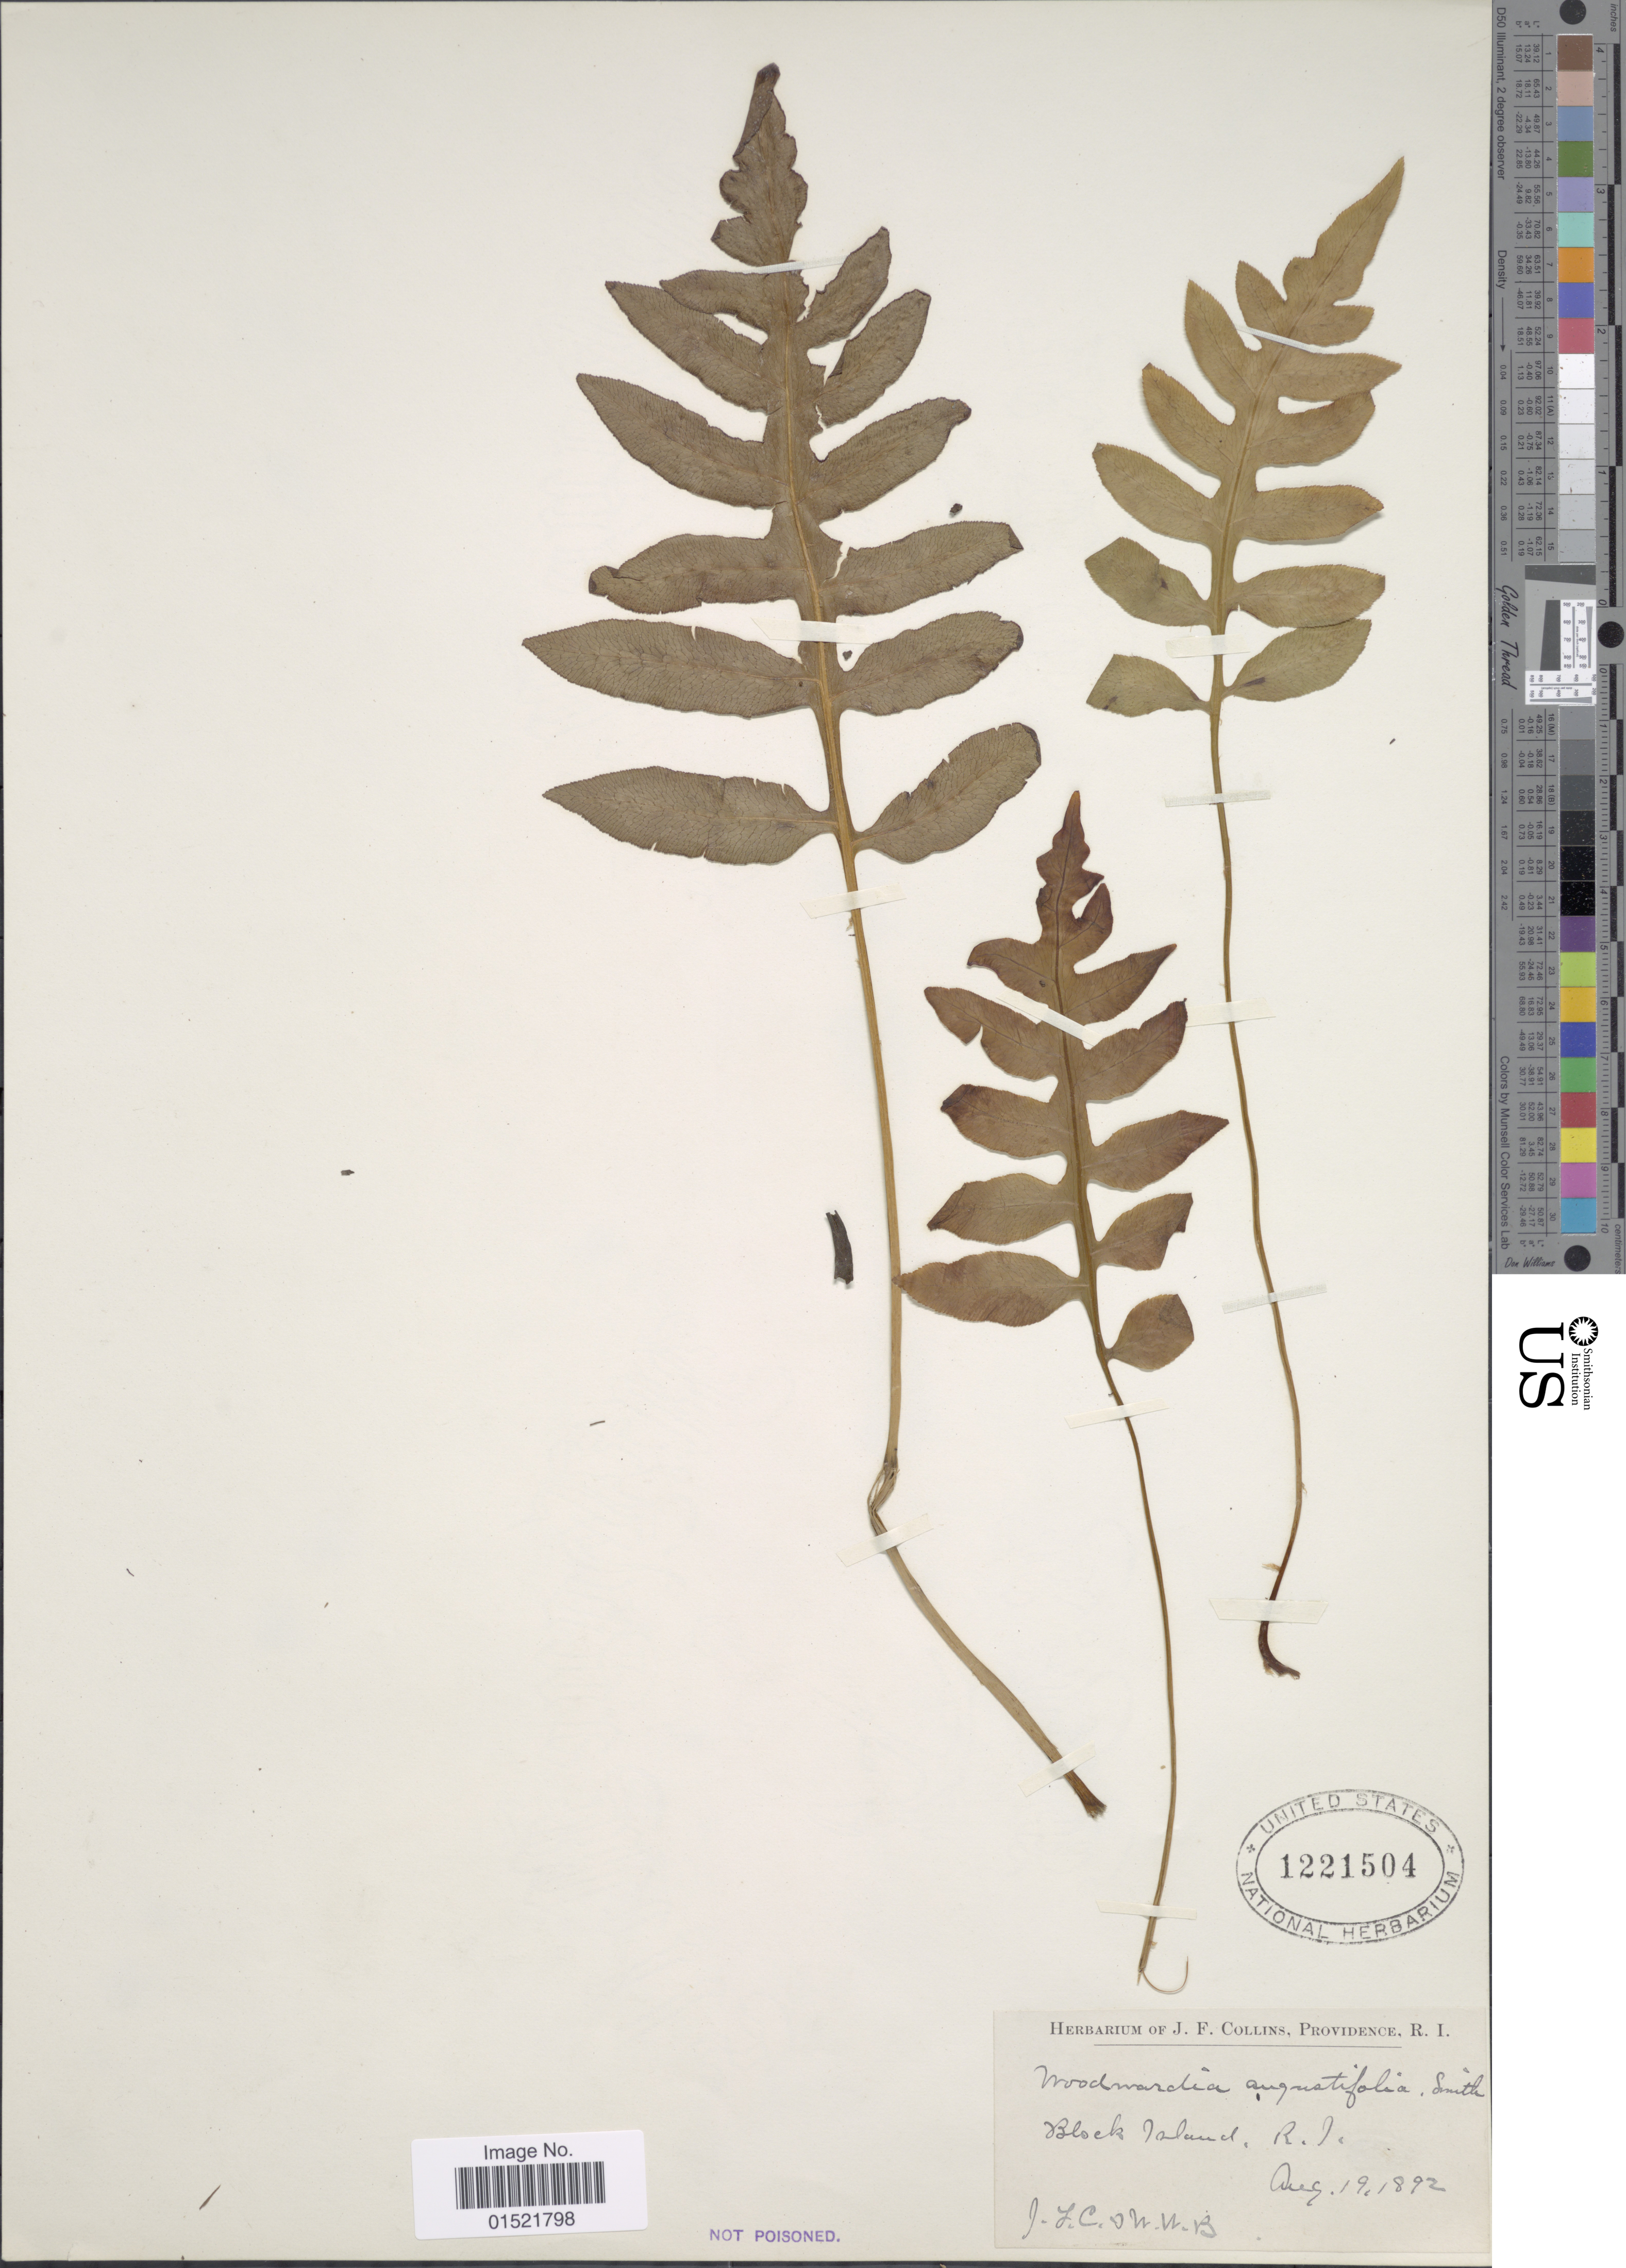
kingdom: Plantae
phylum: Tracheophyta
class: Polypodiopsida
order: Polypodiales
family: Blechnaceae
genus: Woodwardia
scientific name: Woodwardia areolata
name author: (L.) T. Moore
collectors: J. Collins & W. W. B.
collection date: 1892-08-19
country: United States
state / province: Rhode Island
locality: Block Island, R. I.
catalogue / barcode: US 1221504